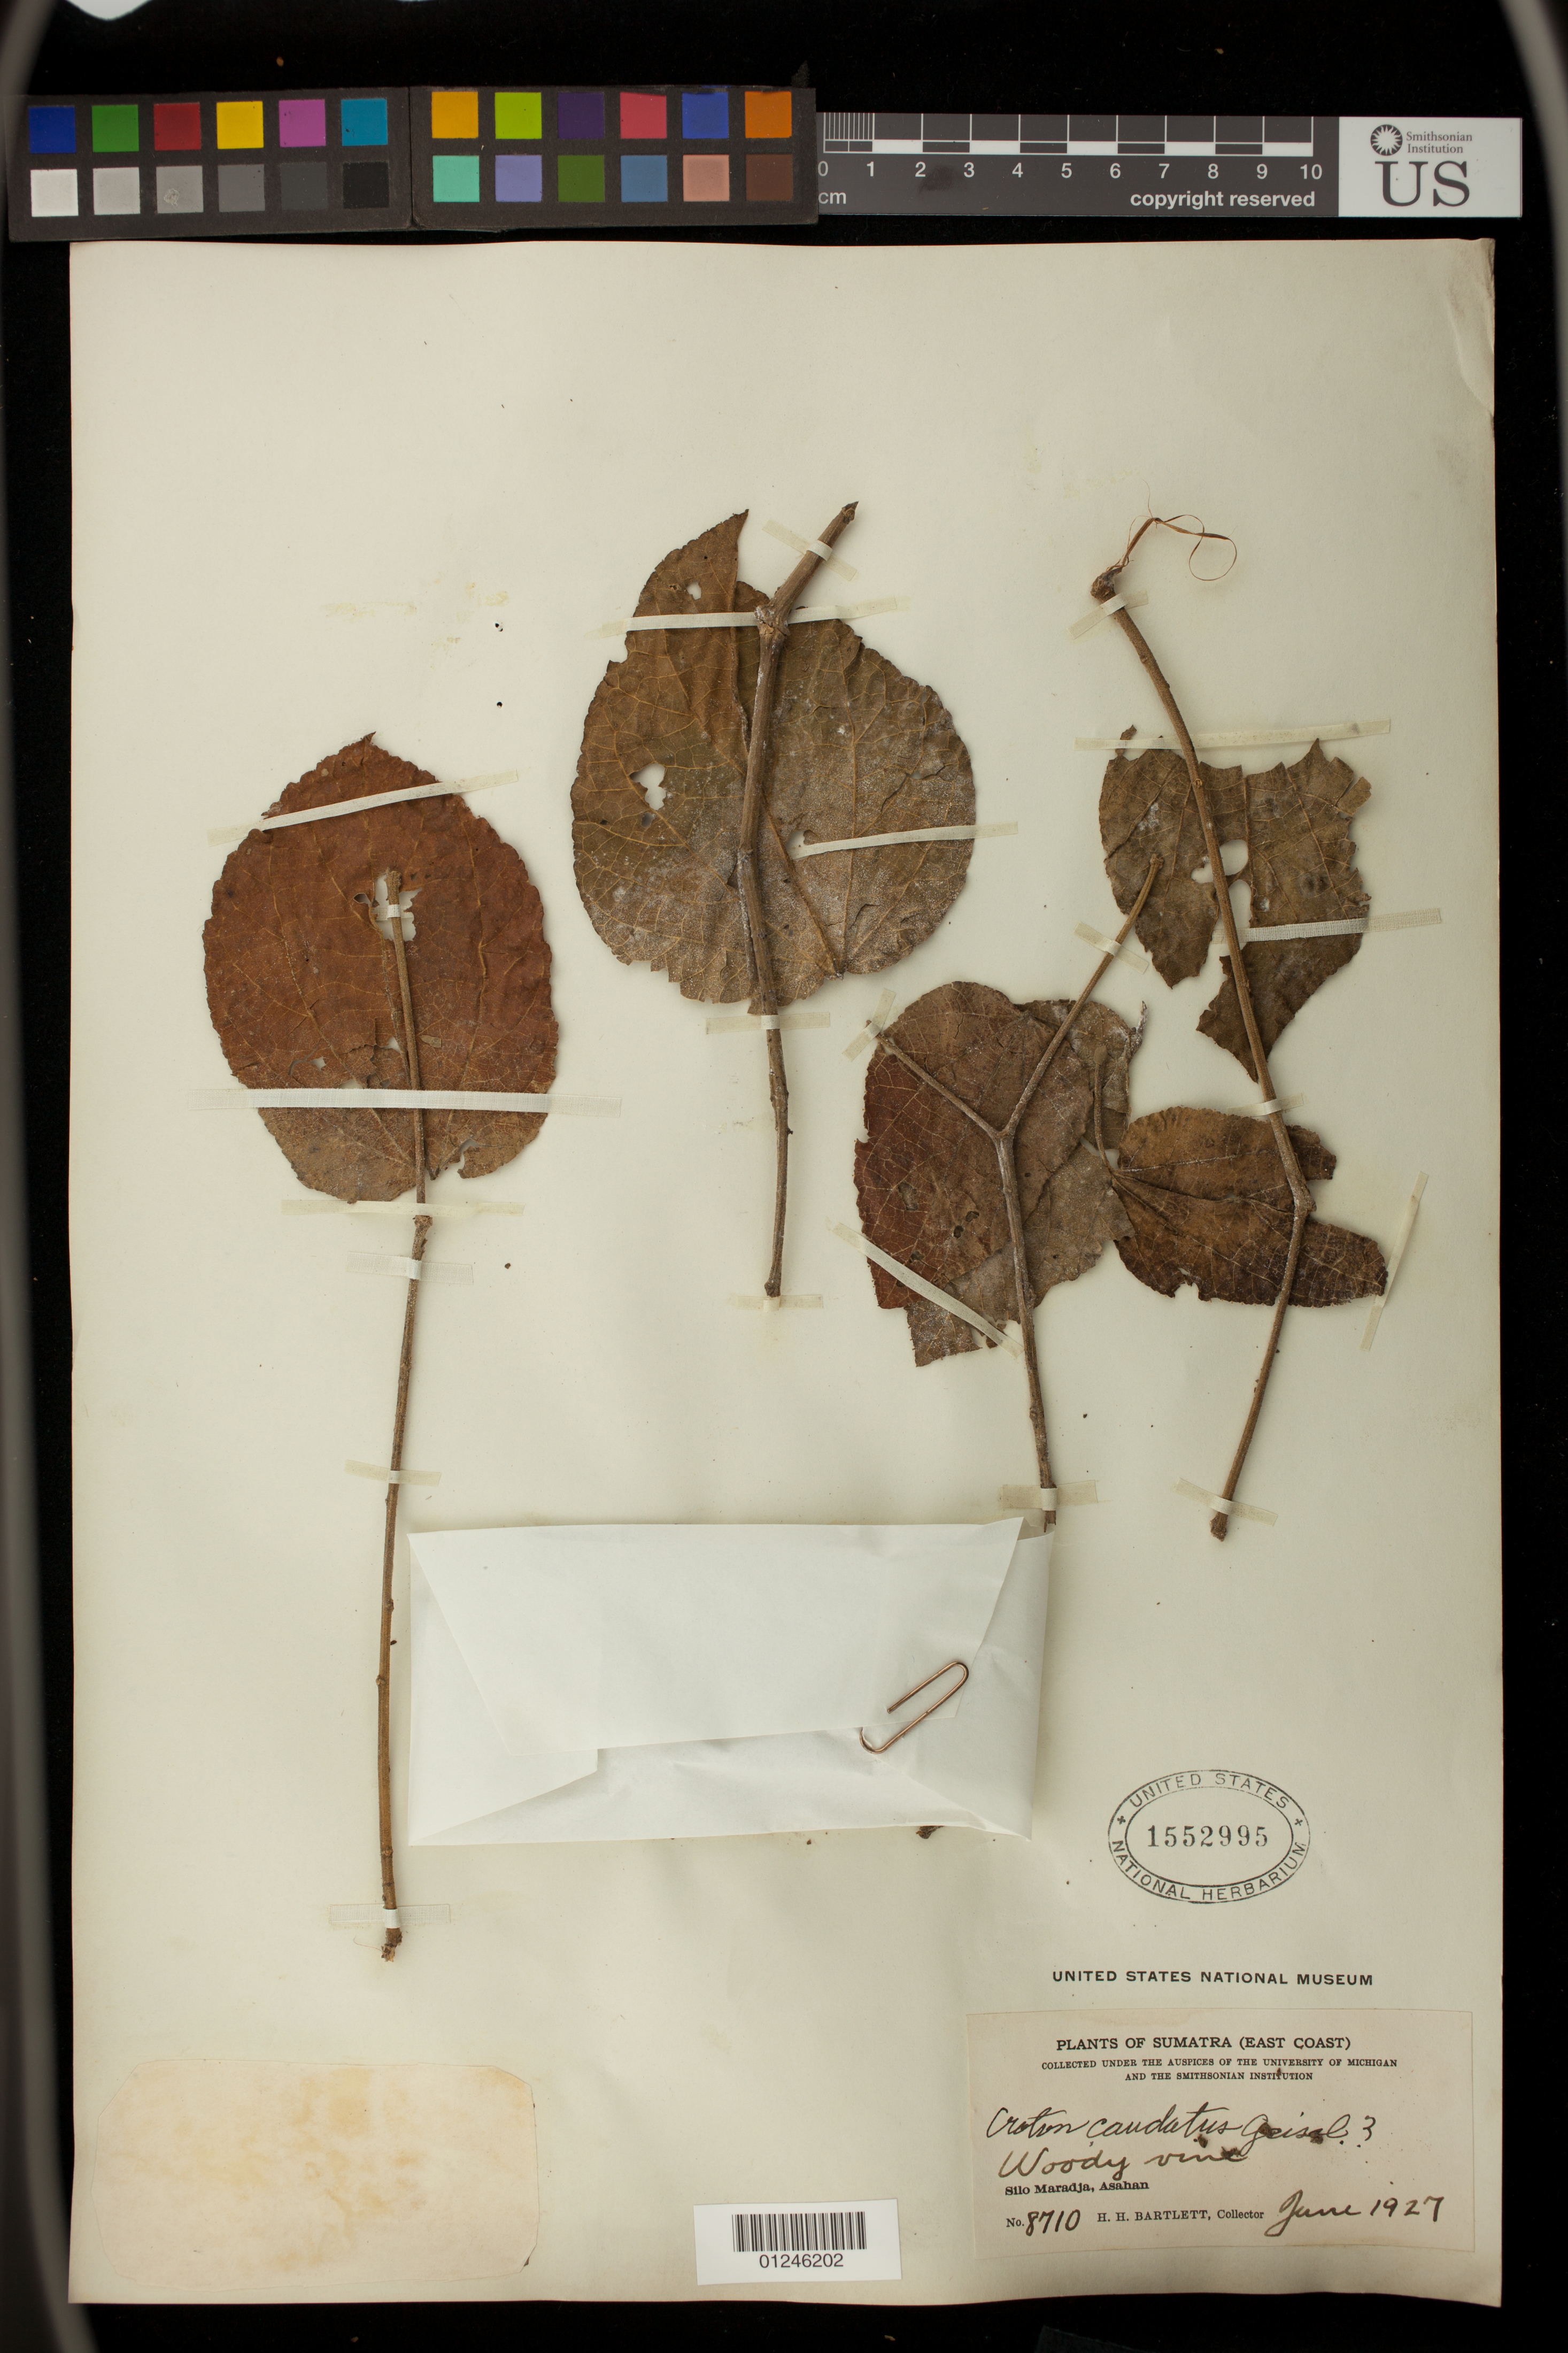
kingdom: Plantae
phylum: Tracheophyta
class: Magnoliopsida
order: Malpighiales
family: Euphorbiaceae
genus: Croton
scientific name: Croton caudatus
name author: Geiseler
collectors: H. H. Bartlett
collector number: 8710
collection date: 1927-06-01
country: Indonesia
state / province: Sumatra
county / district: Sumatera Utara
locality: East Coast;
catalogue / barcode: US 1552995